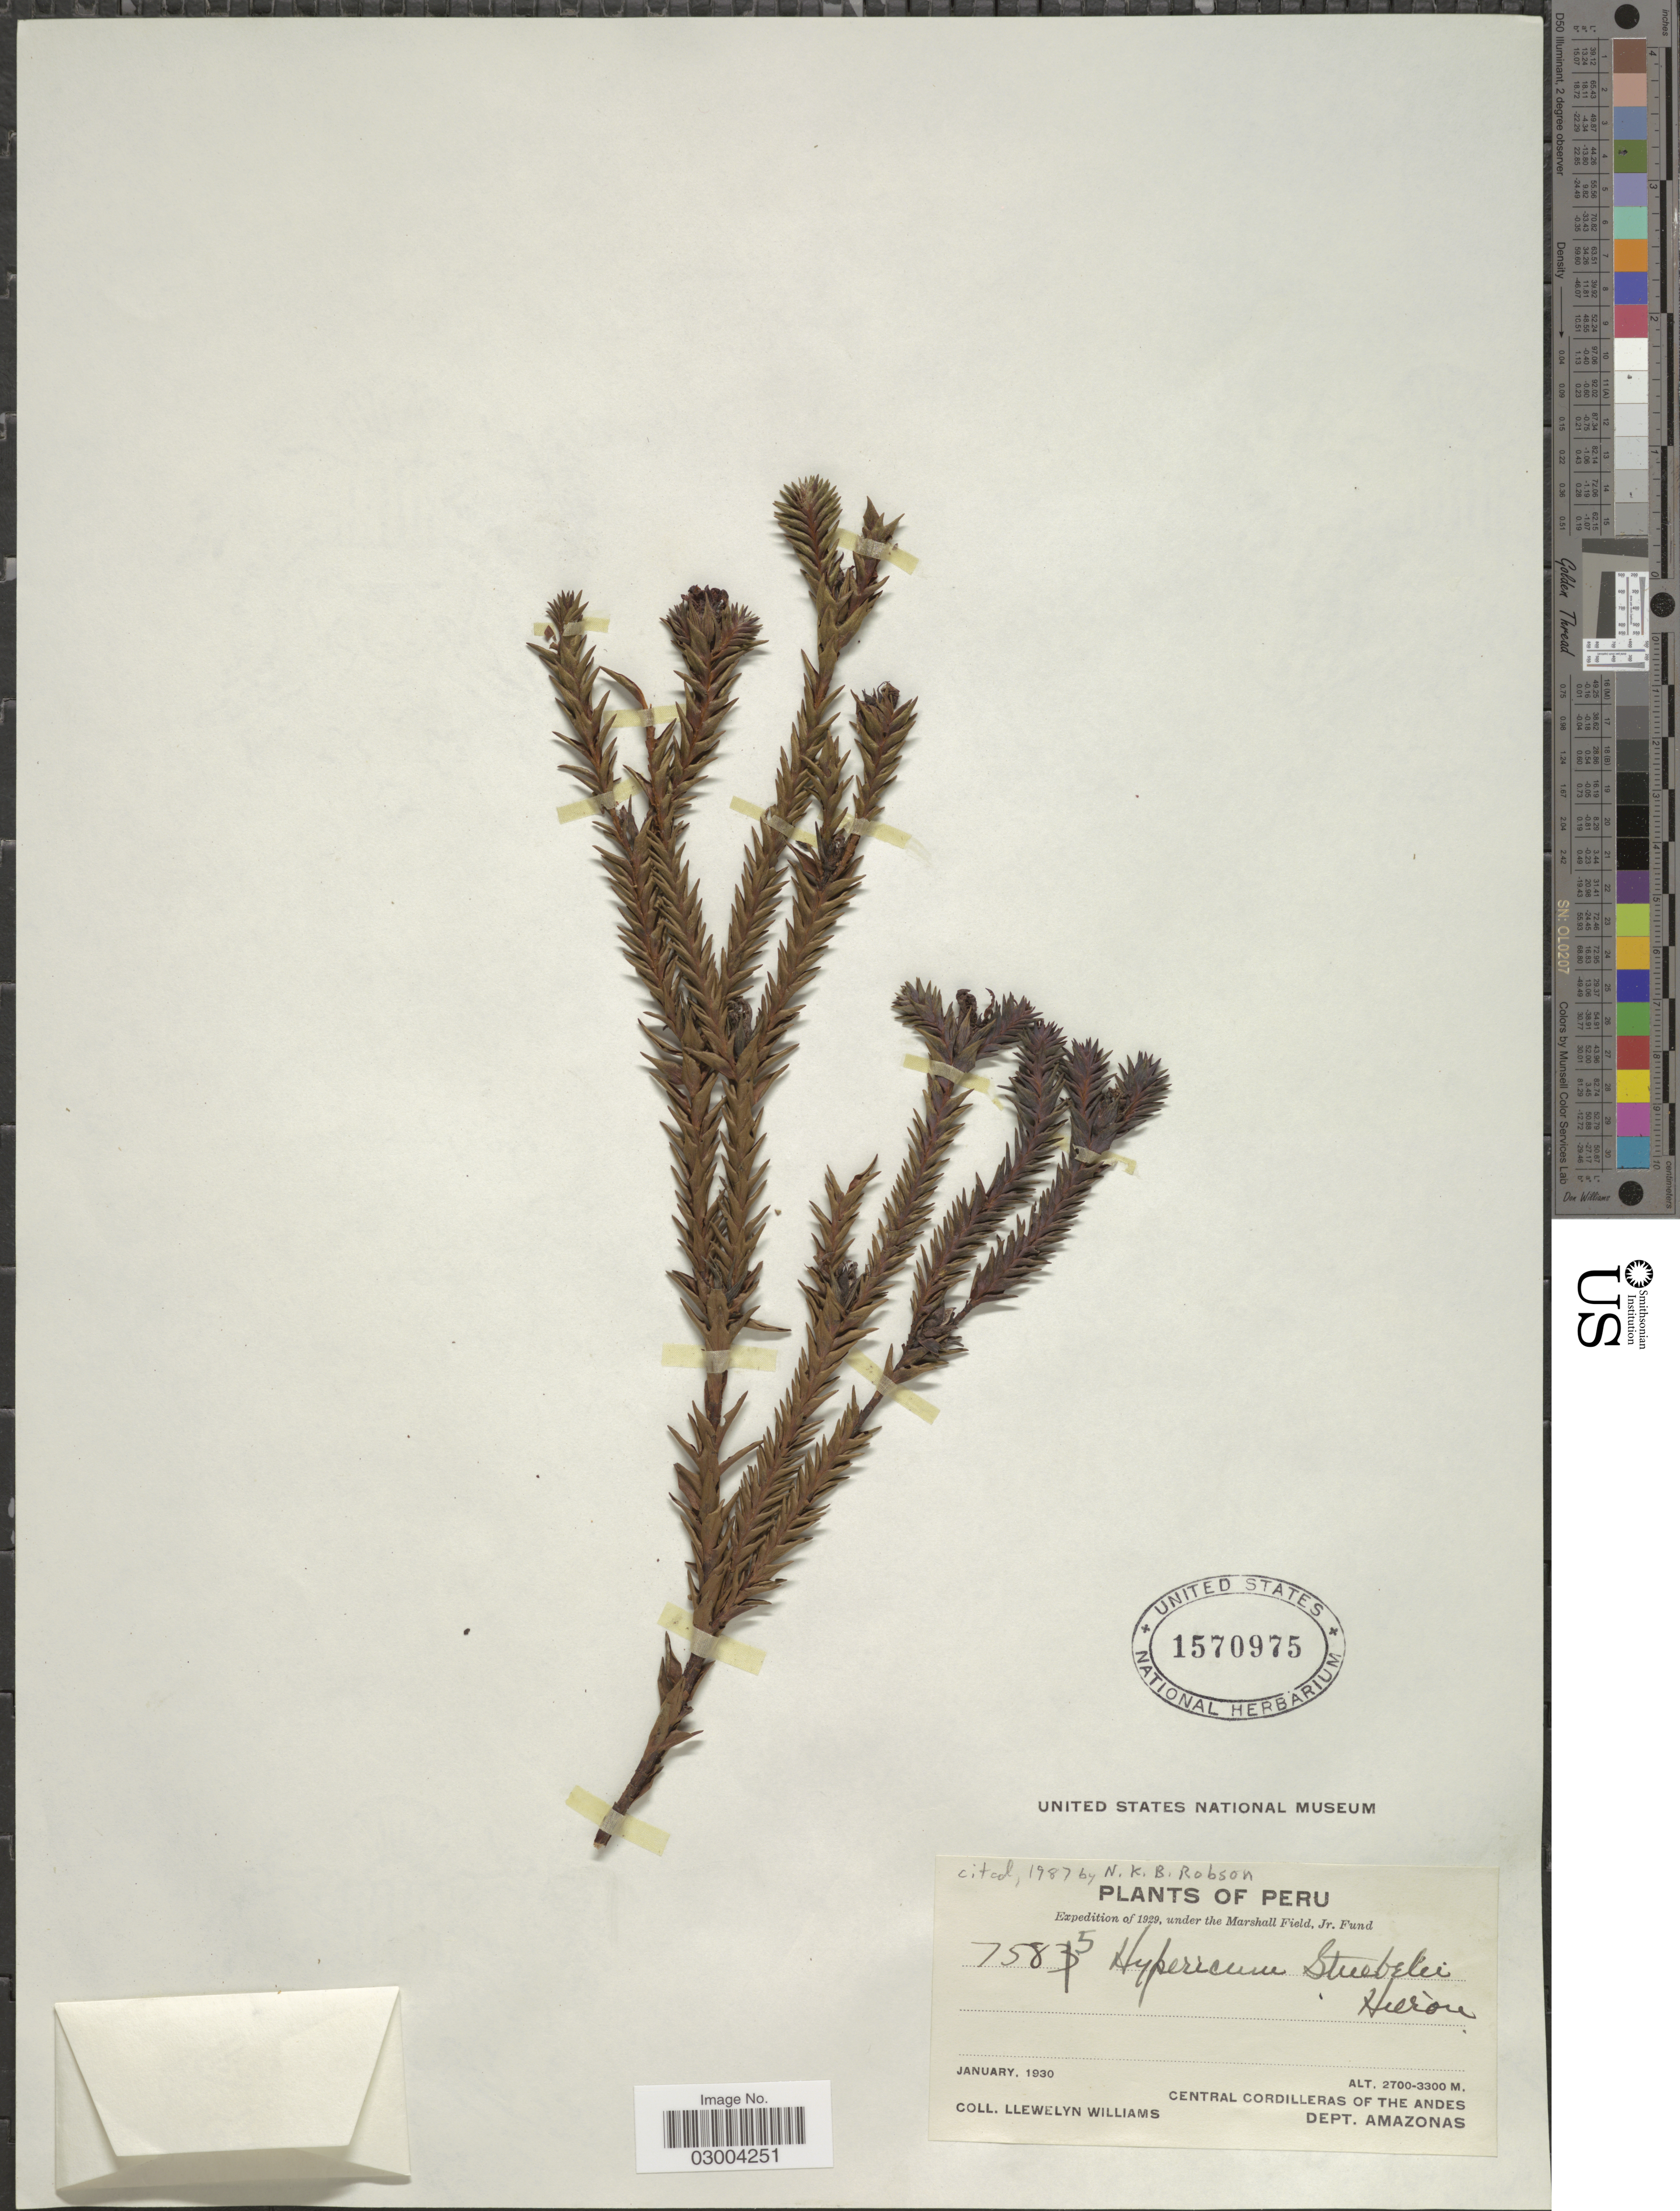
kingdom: Plantae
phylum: Tracheophyta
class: Magnoliopsida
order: Malpighiales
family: Hypericaceae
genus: Hypericum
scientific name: Hypericum stuebelii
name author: Hieron.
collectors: Ll. Williams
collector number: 7585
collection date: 1930-01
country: Peru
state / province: Amazonas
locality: Central Cordilleras of the Andes.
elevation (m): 2700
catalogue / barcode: US 1570975